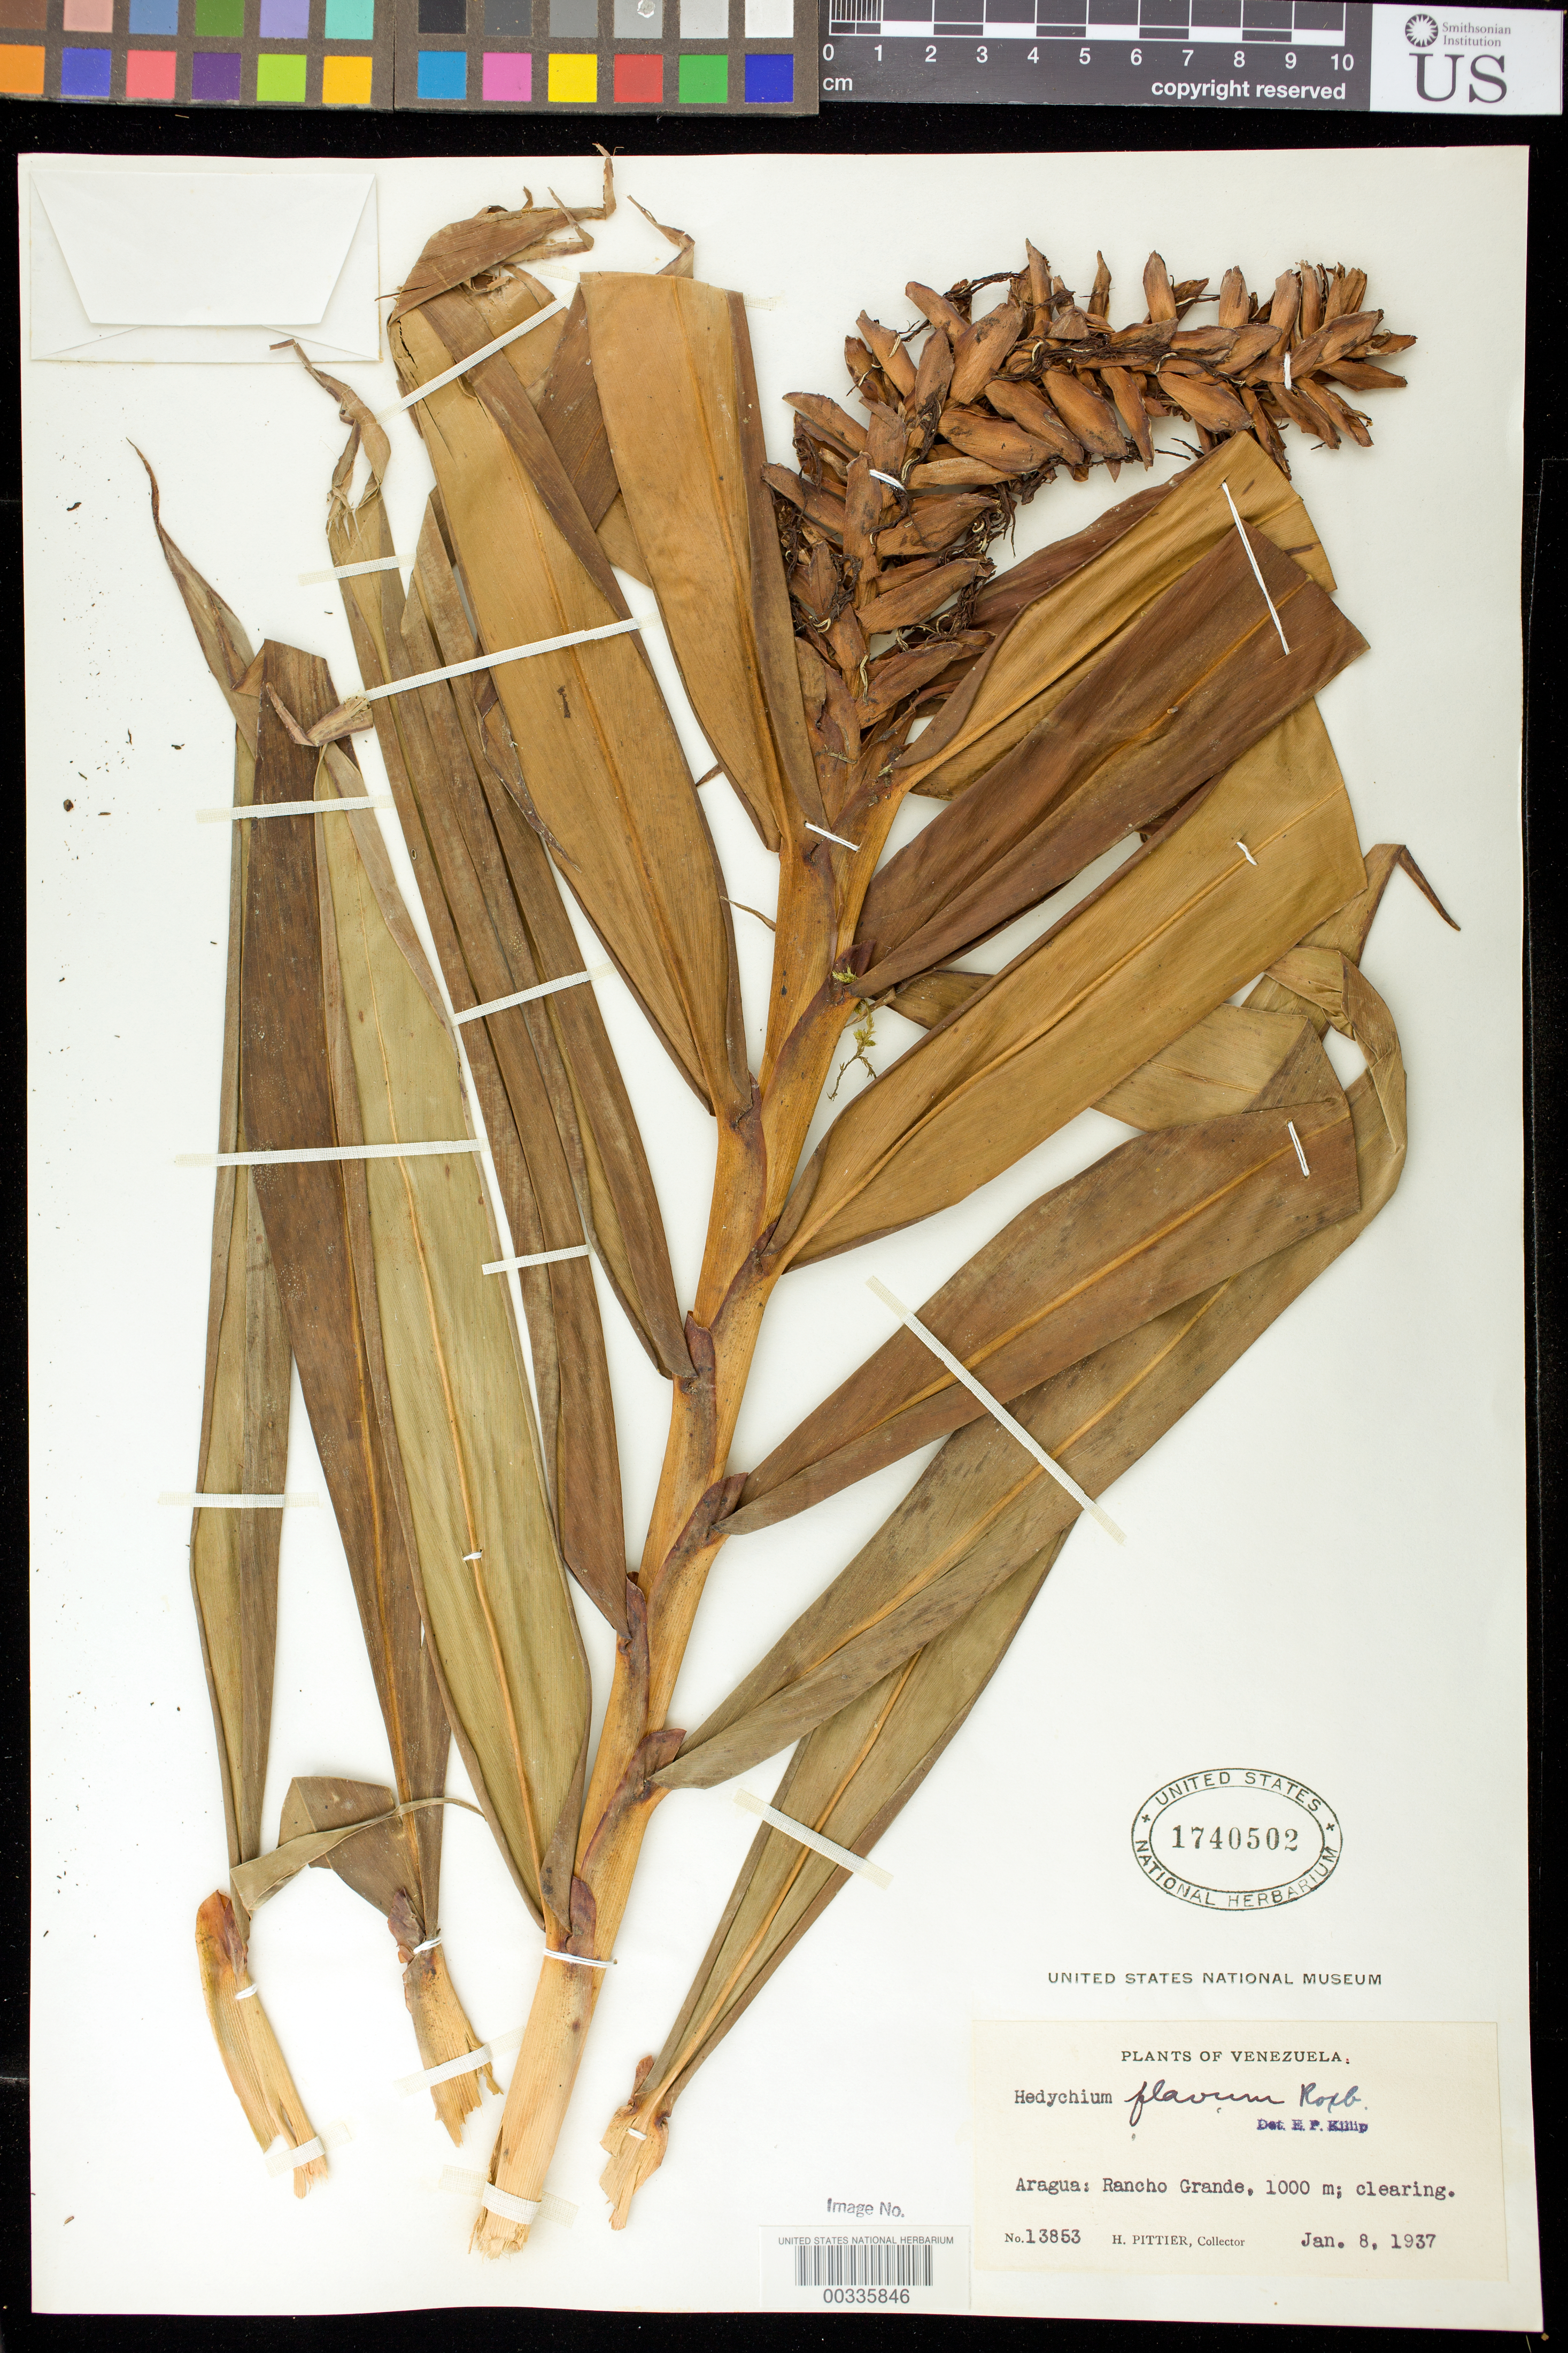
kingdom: Plantae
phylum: Tracheophyta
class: Liliopsida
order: Zingiberales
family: Zingiberaceae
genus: Hedychium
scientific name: Hedychium flavum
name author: Roxb.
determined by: Killip, Ellsworth P.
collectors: H. F. Pittier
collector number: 13853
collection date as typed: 08 Jan 1937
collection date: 1937-01-08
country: Venezuela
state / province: Aragua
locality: Rancho grande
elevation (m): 1000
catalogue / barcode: US 1740502